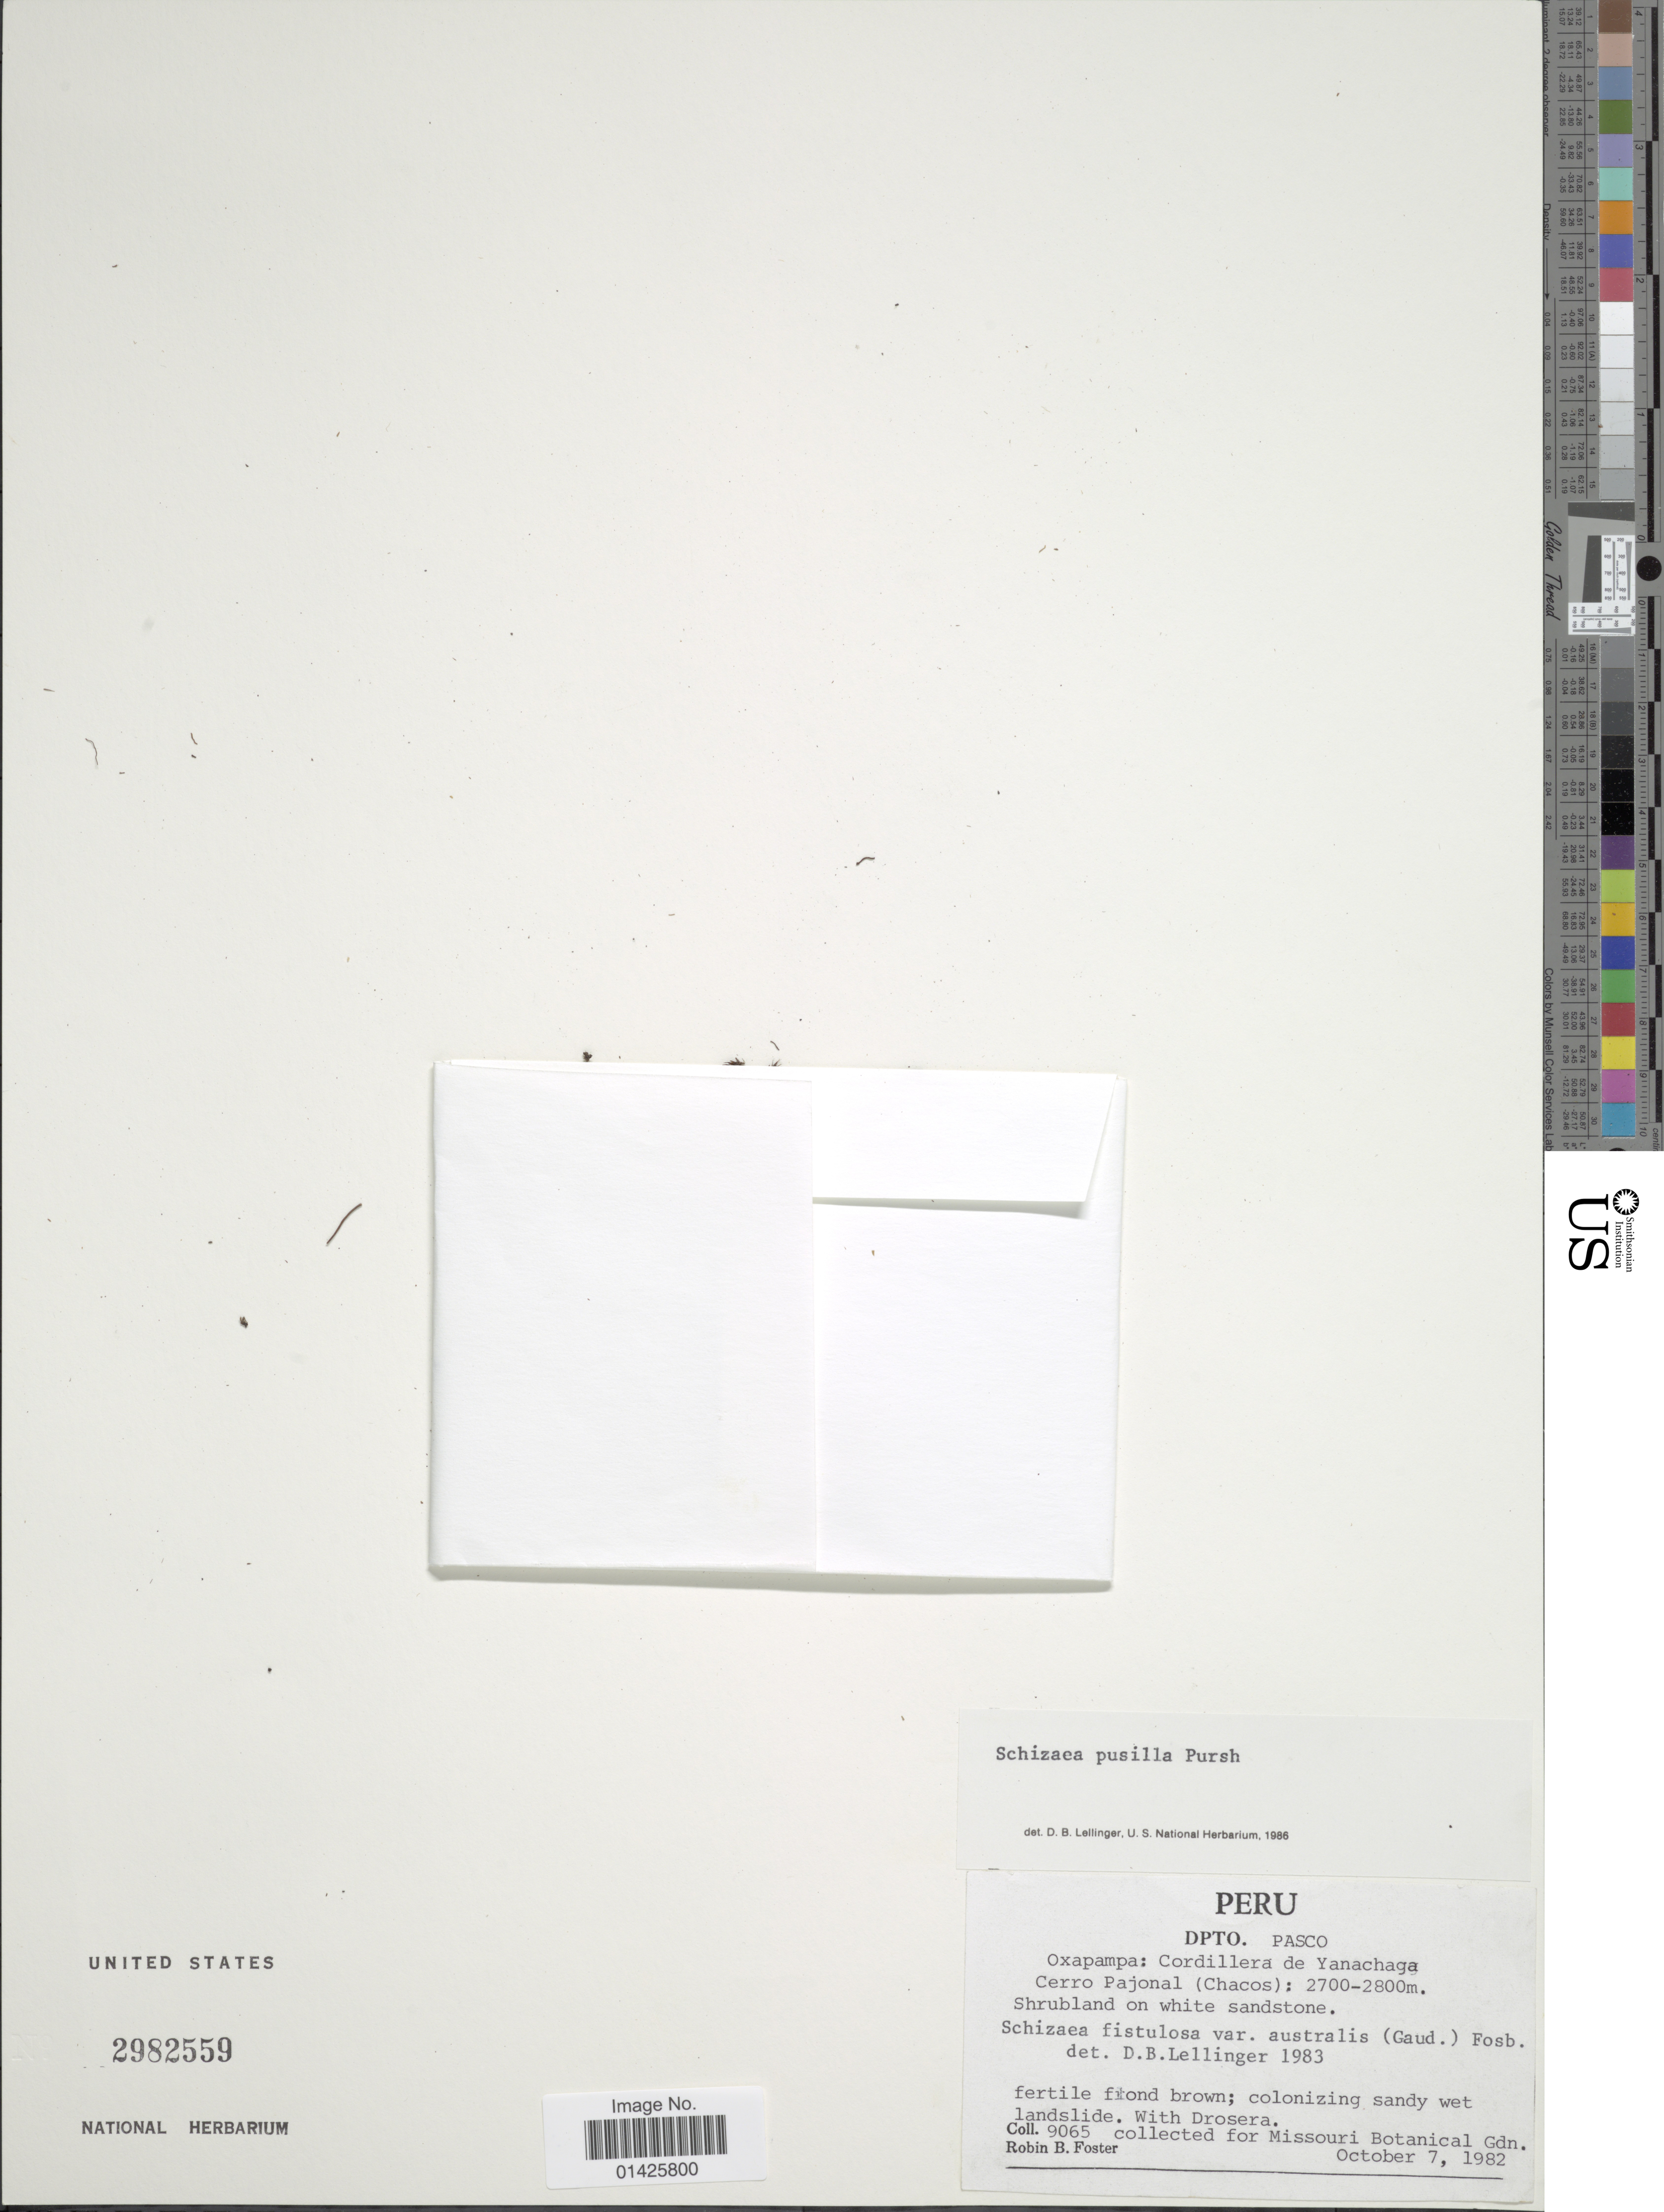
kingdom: Plantae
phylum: Tracheophyta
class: Polypodiopsida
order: Schizaeales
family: Schizaeaceae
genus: Schizaea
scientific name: Schizaea pusilla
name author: Pursh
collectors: R. B. Foster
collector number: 9065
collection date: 1982-10-07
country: Peru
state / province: Pasco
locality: Oxapampa : Cordillera de Yanachaga, Cerro Pajonal (Chacos)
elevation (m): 2700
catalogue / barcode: US 2982559